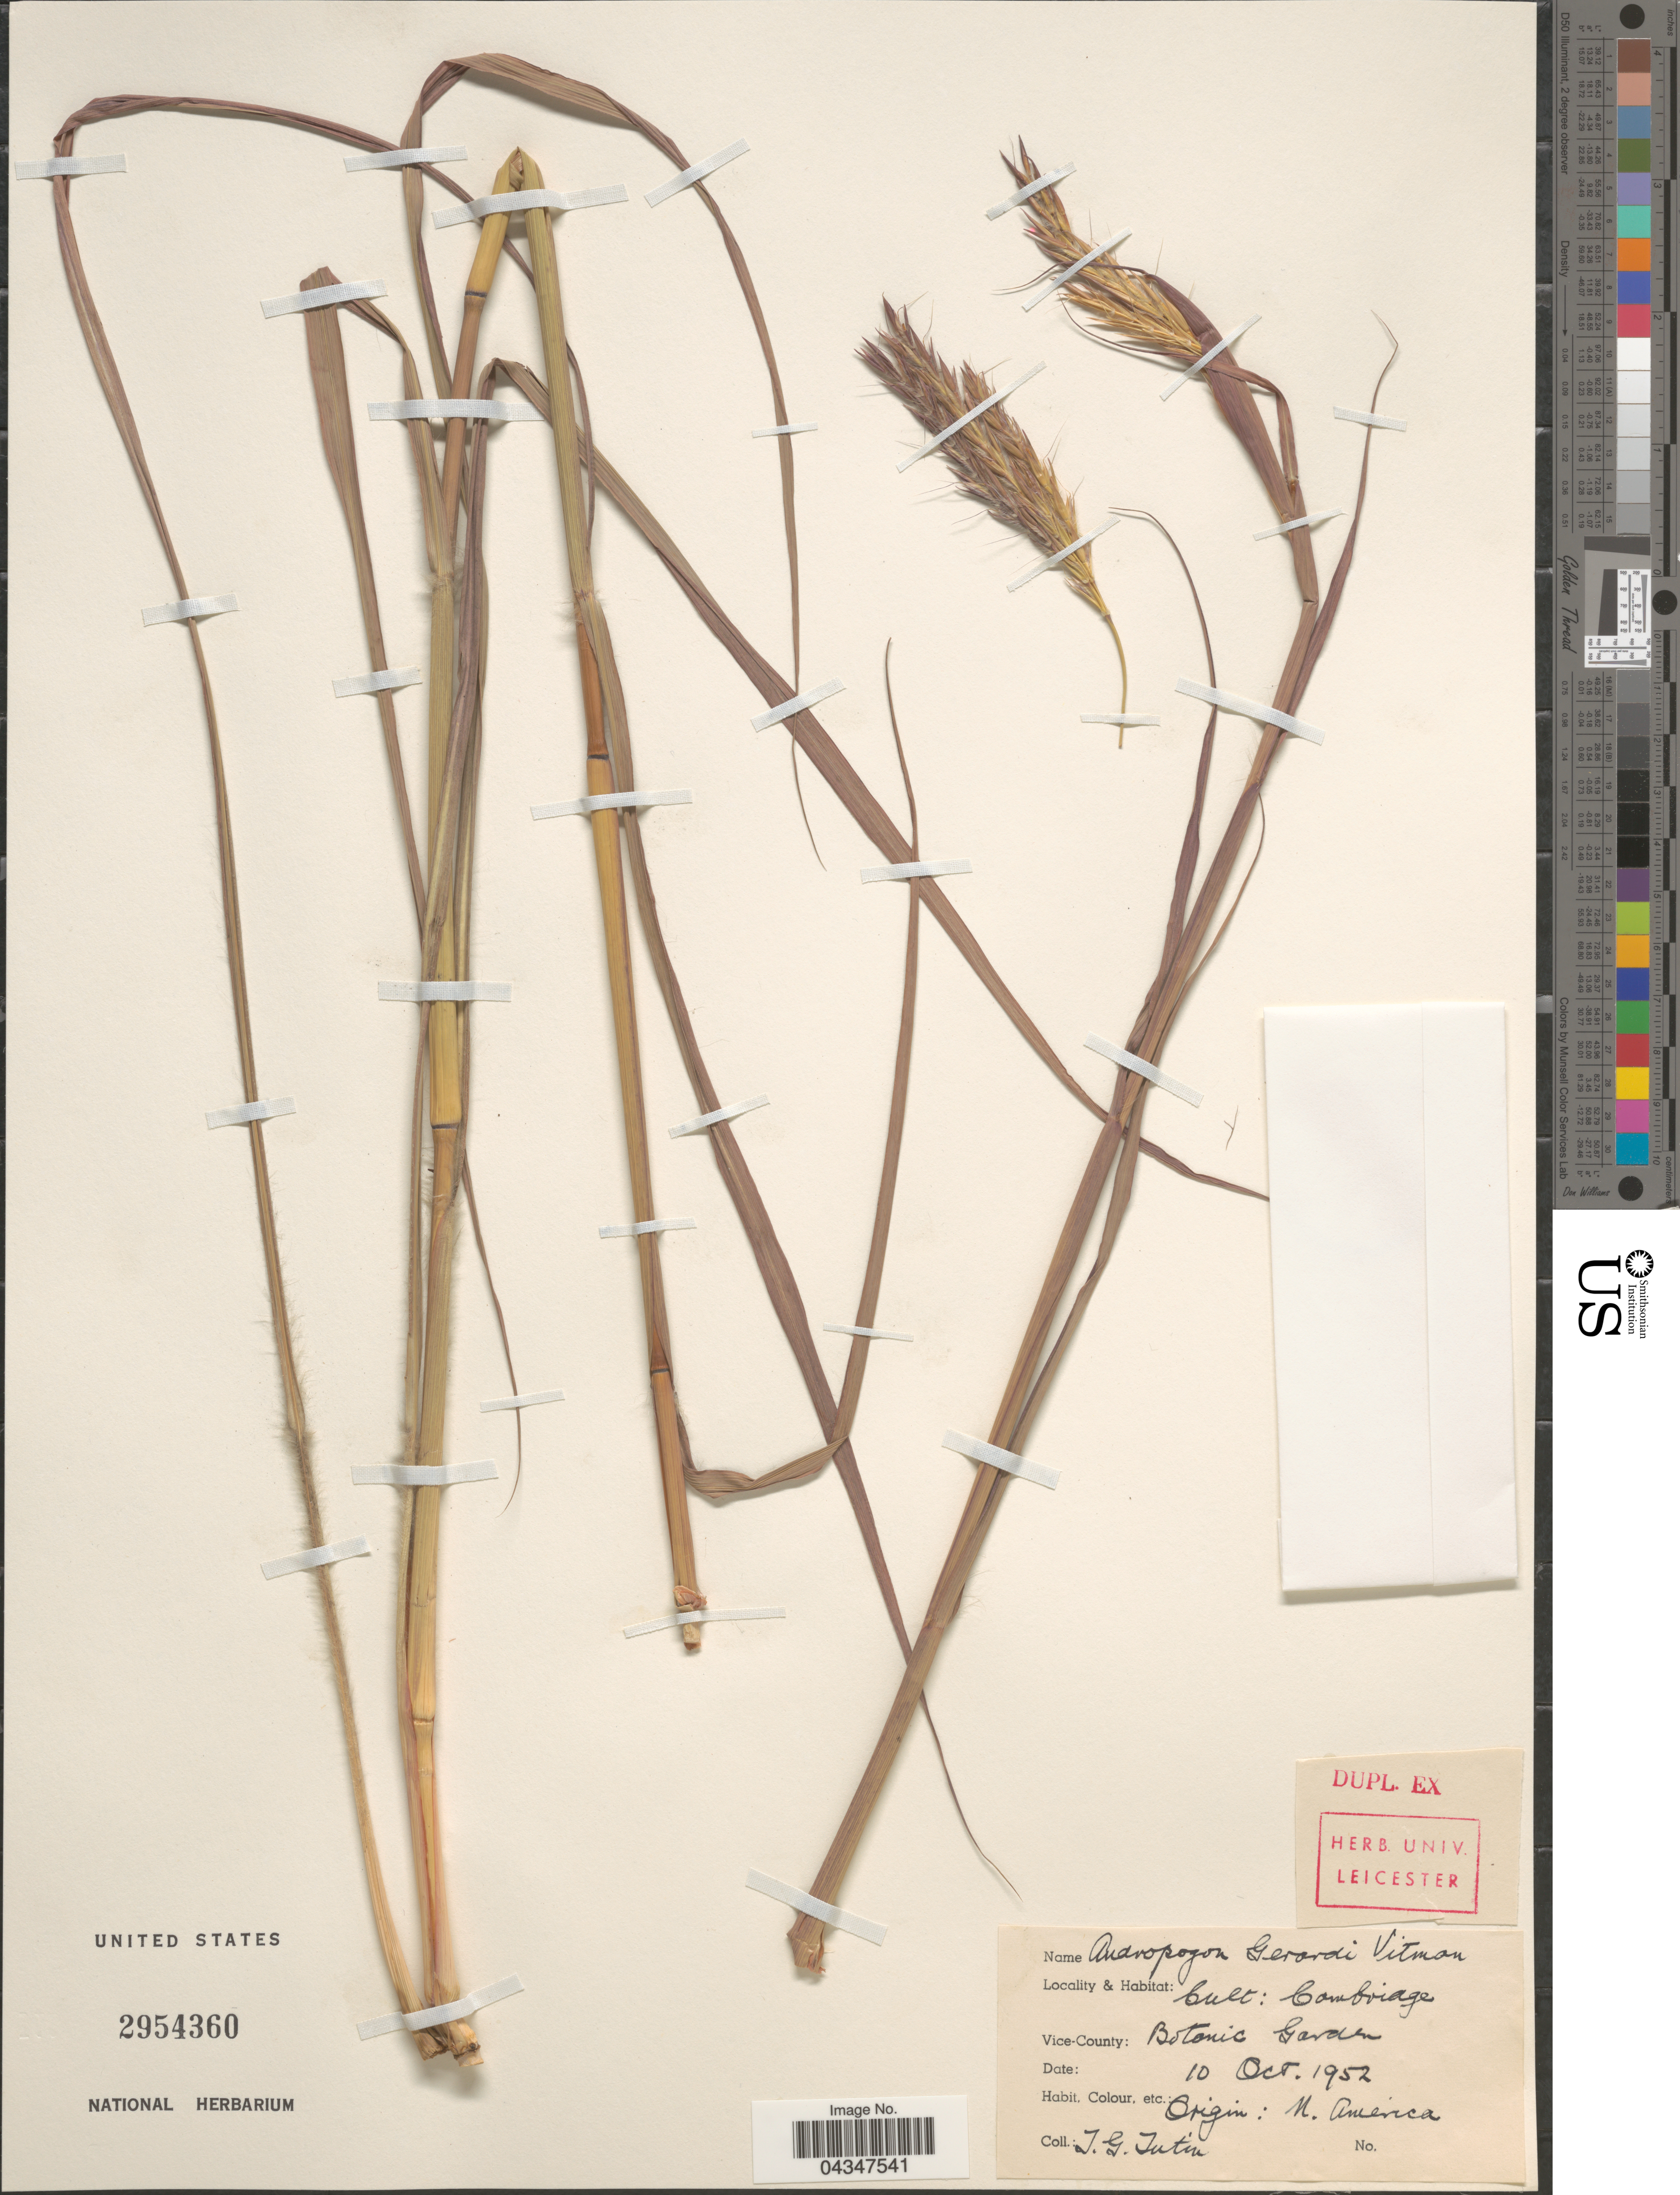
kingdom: Plantae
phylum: Tracheophyta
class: Liliopsida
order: Poales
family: Poaceae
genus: Andropogon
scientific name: Andropogon gerardii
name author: Vitman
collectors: T. G. Tutin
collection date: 1952-10-10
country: United Kingdom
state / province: England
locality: Cult. Cambridge Botanic Garden.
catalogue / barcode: US 2954360